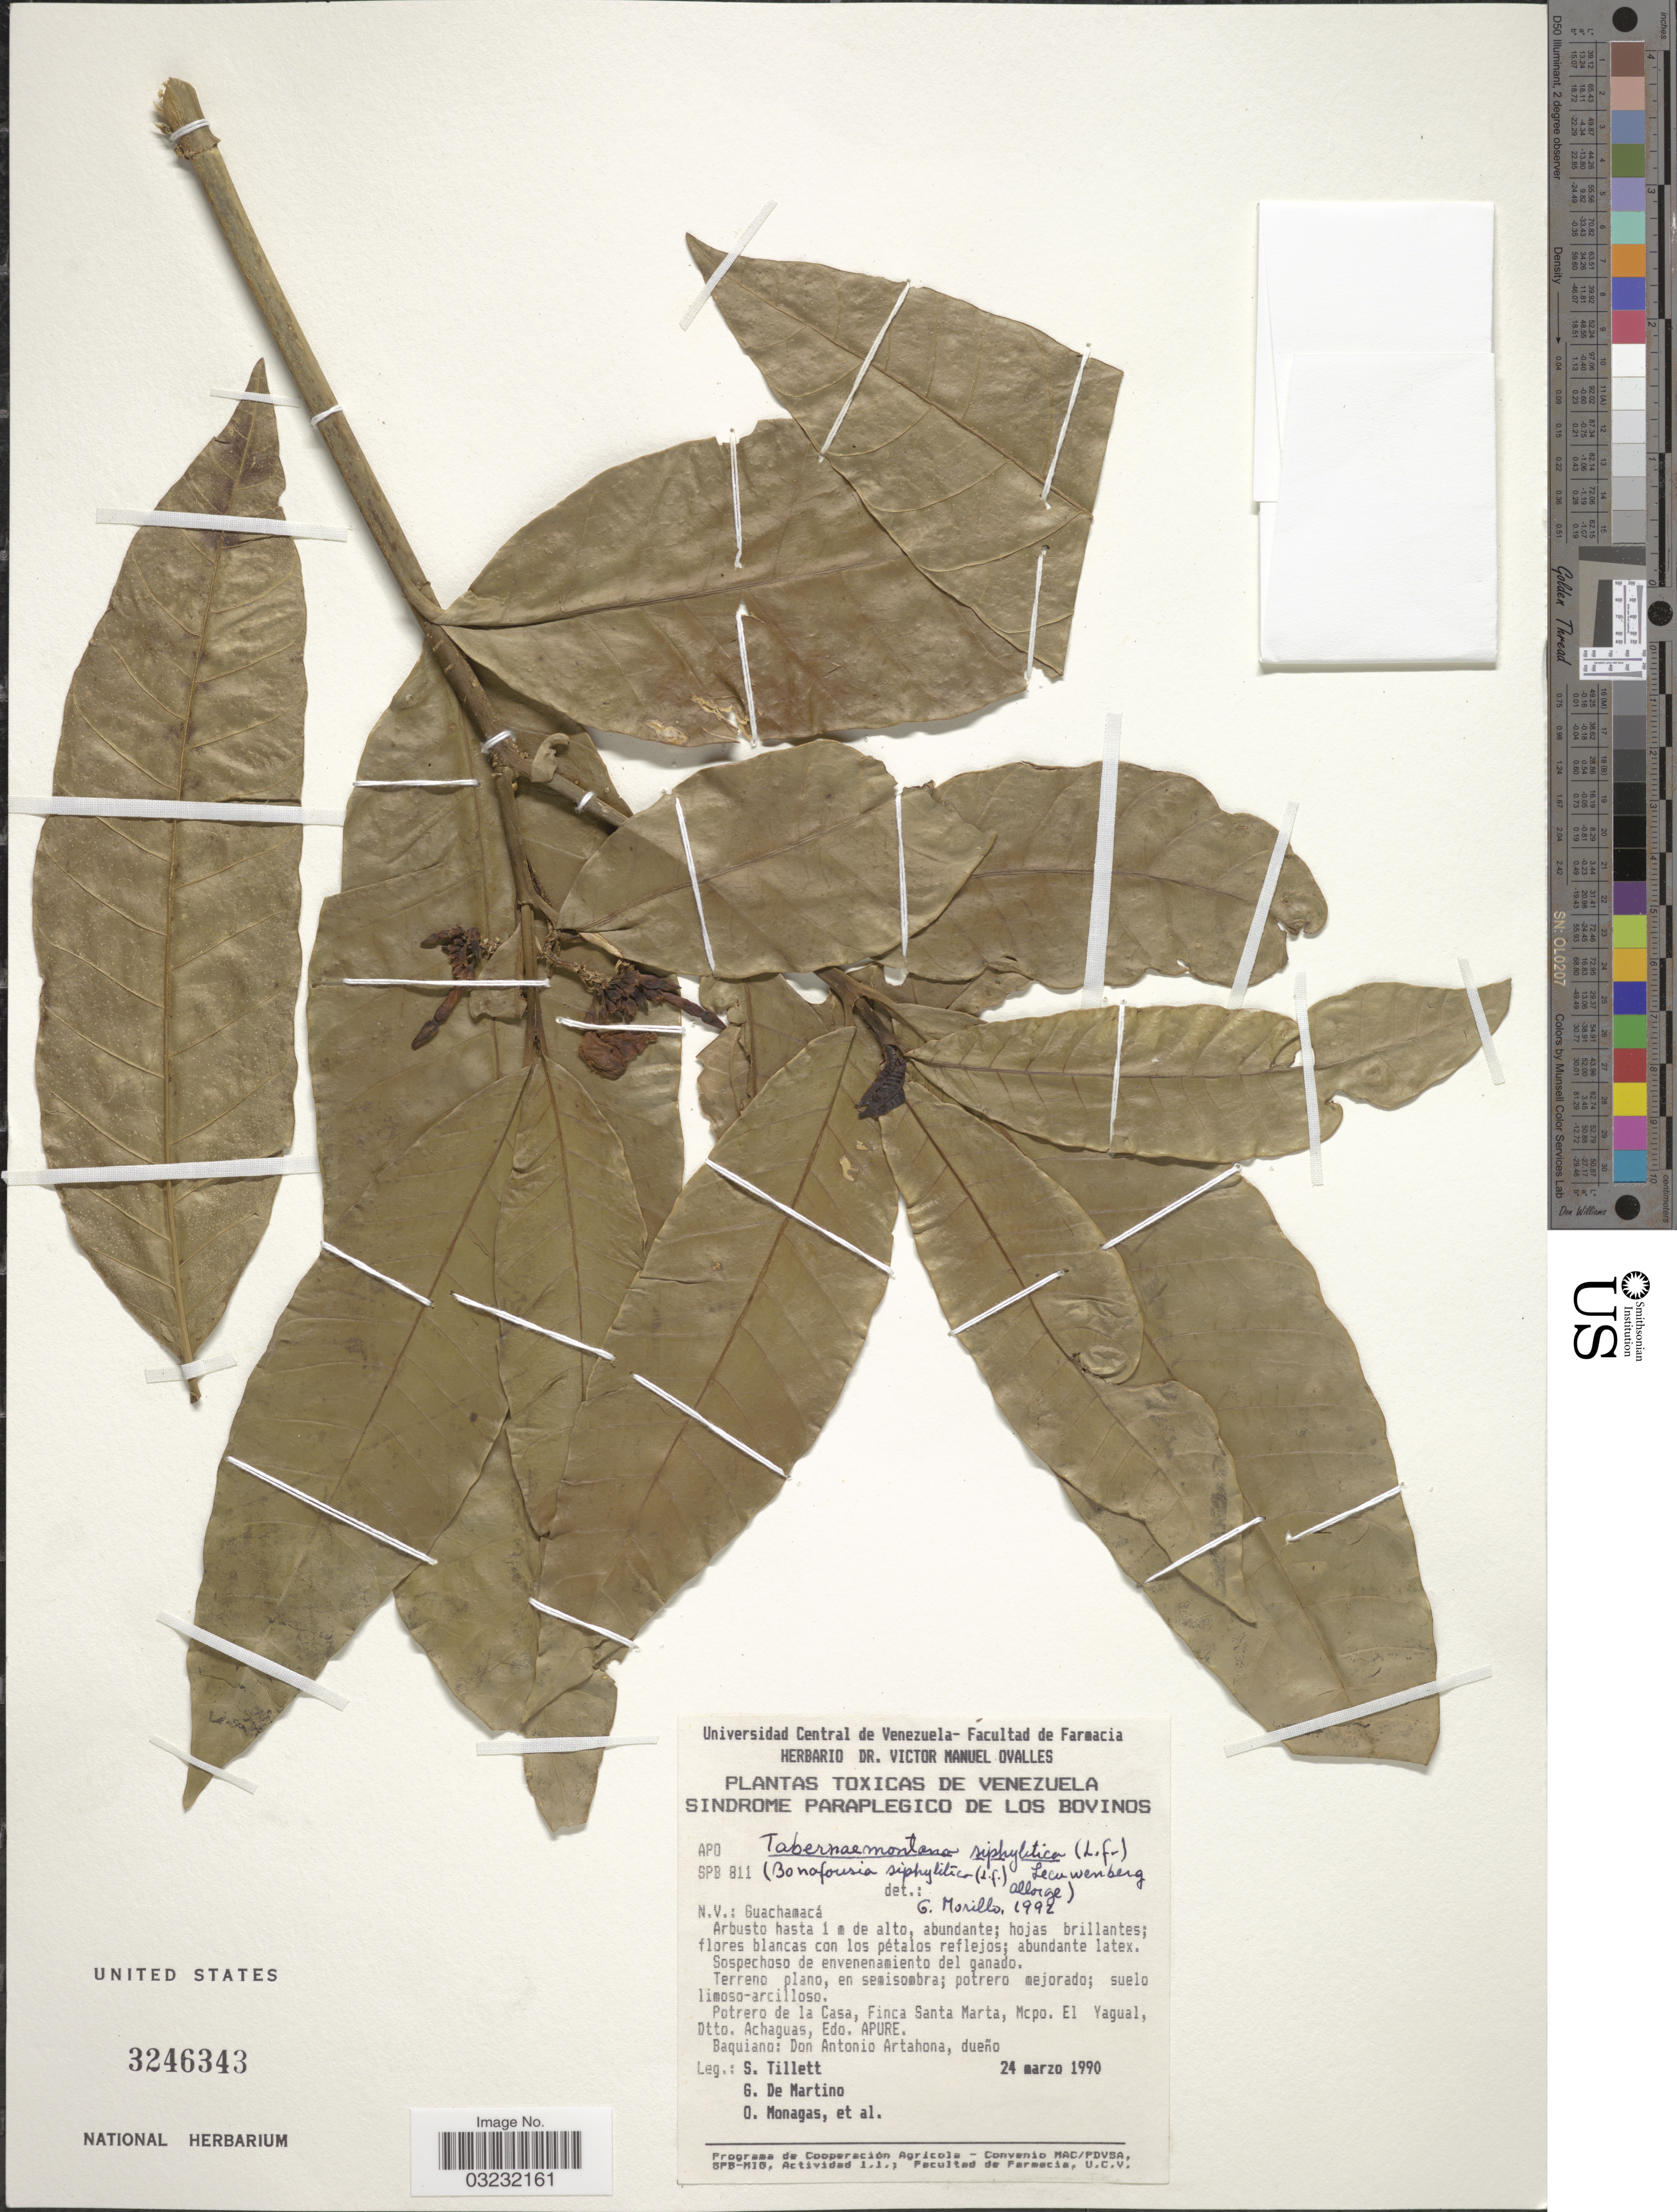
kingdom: Plantae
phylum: Tracheophyta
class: Magnoliopsida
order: Gentianales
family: Apocynaceae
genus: Tabernaemontana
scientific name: Tabernaemontana siphilitica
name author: (L. f.) Leeuwenb.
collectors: S. S. Tillett, G. De Martino, O. Monagas & et al.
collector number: SPB811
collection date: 1990-03-24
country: Venezuela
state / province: Apure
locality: Potrero de la Casa, Finca Santa Marta, Mcpo. El Yagual, Dtto. Achaguas, Edo. Apure.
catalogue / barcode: US 3246343